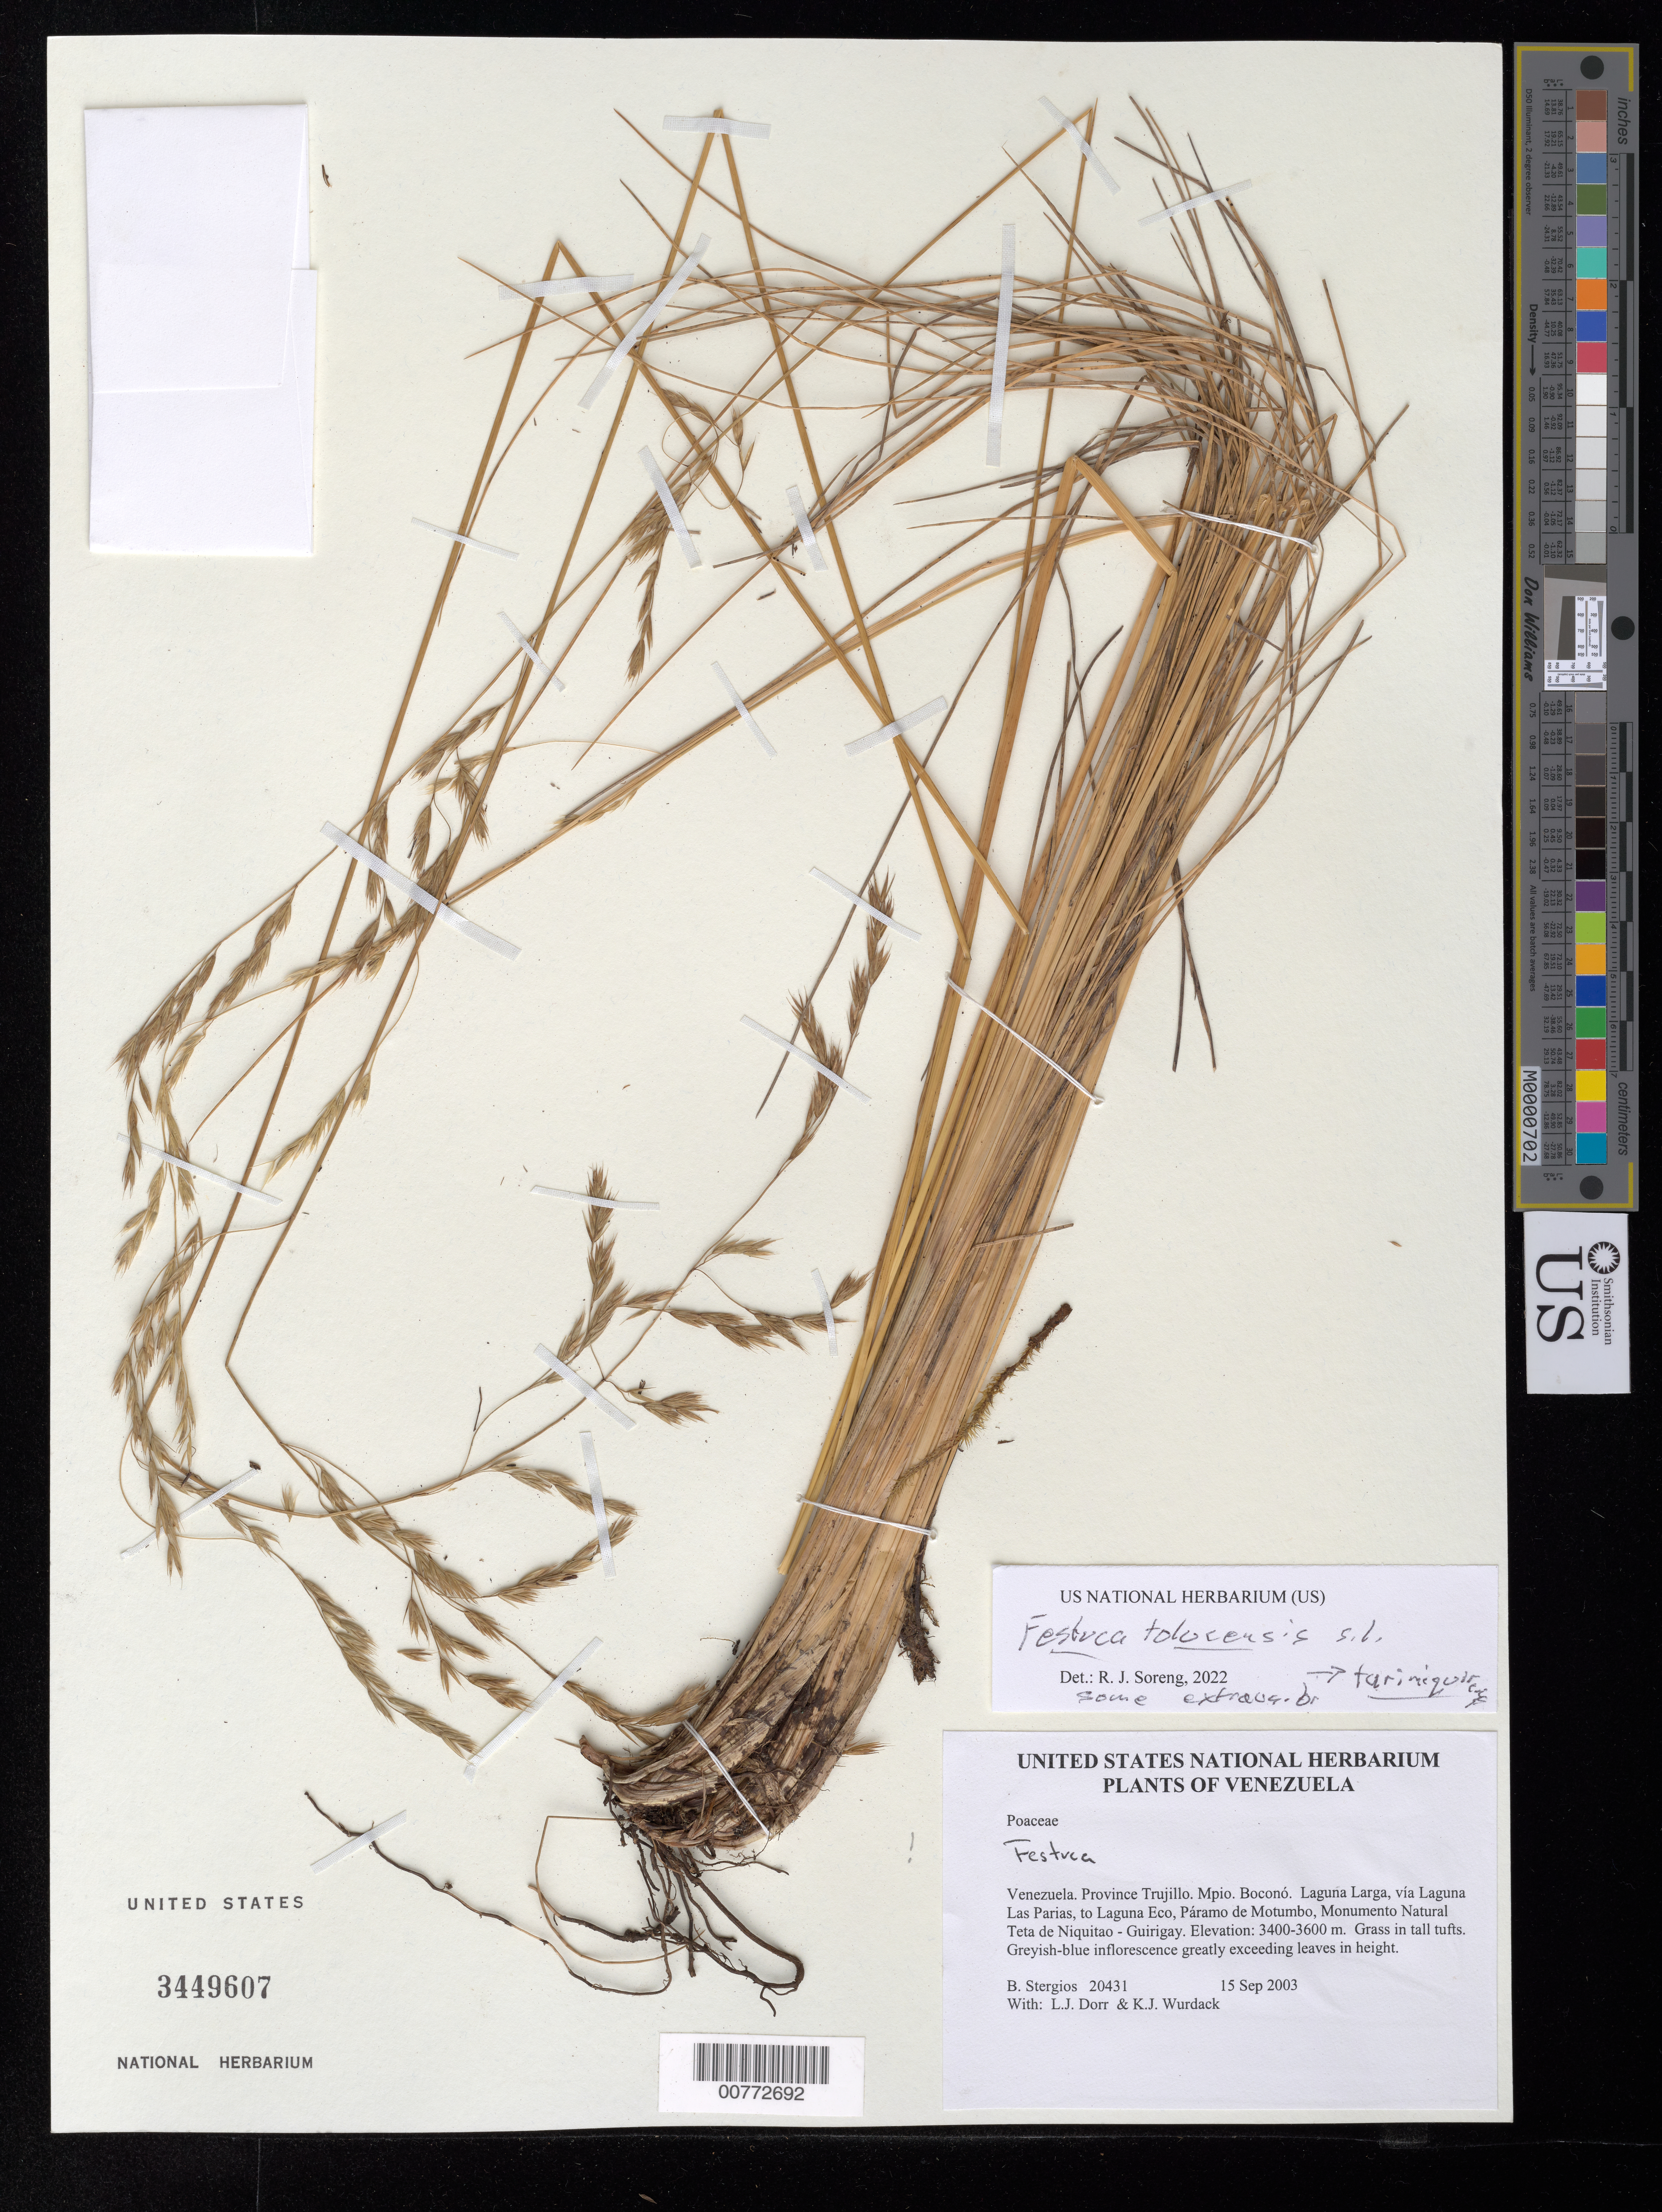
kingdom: Plantae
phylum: Tracheophyta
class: Liliopsida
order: Poales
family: Poaceae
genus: Festuca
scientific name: Festuca tolucensis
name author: Kunth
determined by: Soreng, Robert J., Research Associate (BOT), Smithsonian Institution - National Museum of Natural History (UNITED STATES)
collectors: B. G. Stergios, L. J. Dorr & K. Wurdack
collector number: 20431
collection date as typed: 15 Sep 2003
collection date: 2003-09-15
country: Venezuela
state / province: Trujillo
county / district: Boconó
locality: Laguna Larga, vía Laguna Las Parias, to Laguna Eco, Páramo de Motumbo, Monumento Natural Teta de Niquitao - Guirigay.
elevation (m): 3400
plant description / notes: MO, PORT, US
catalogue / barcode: US 3449607